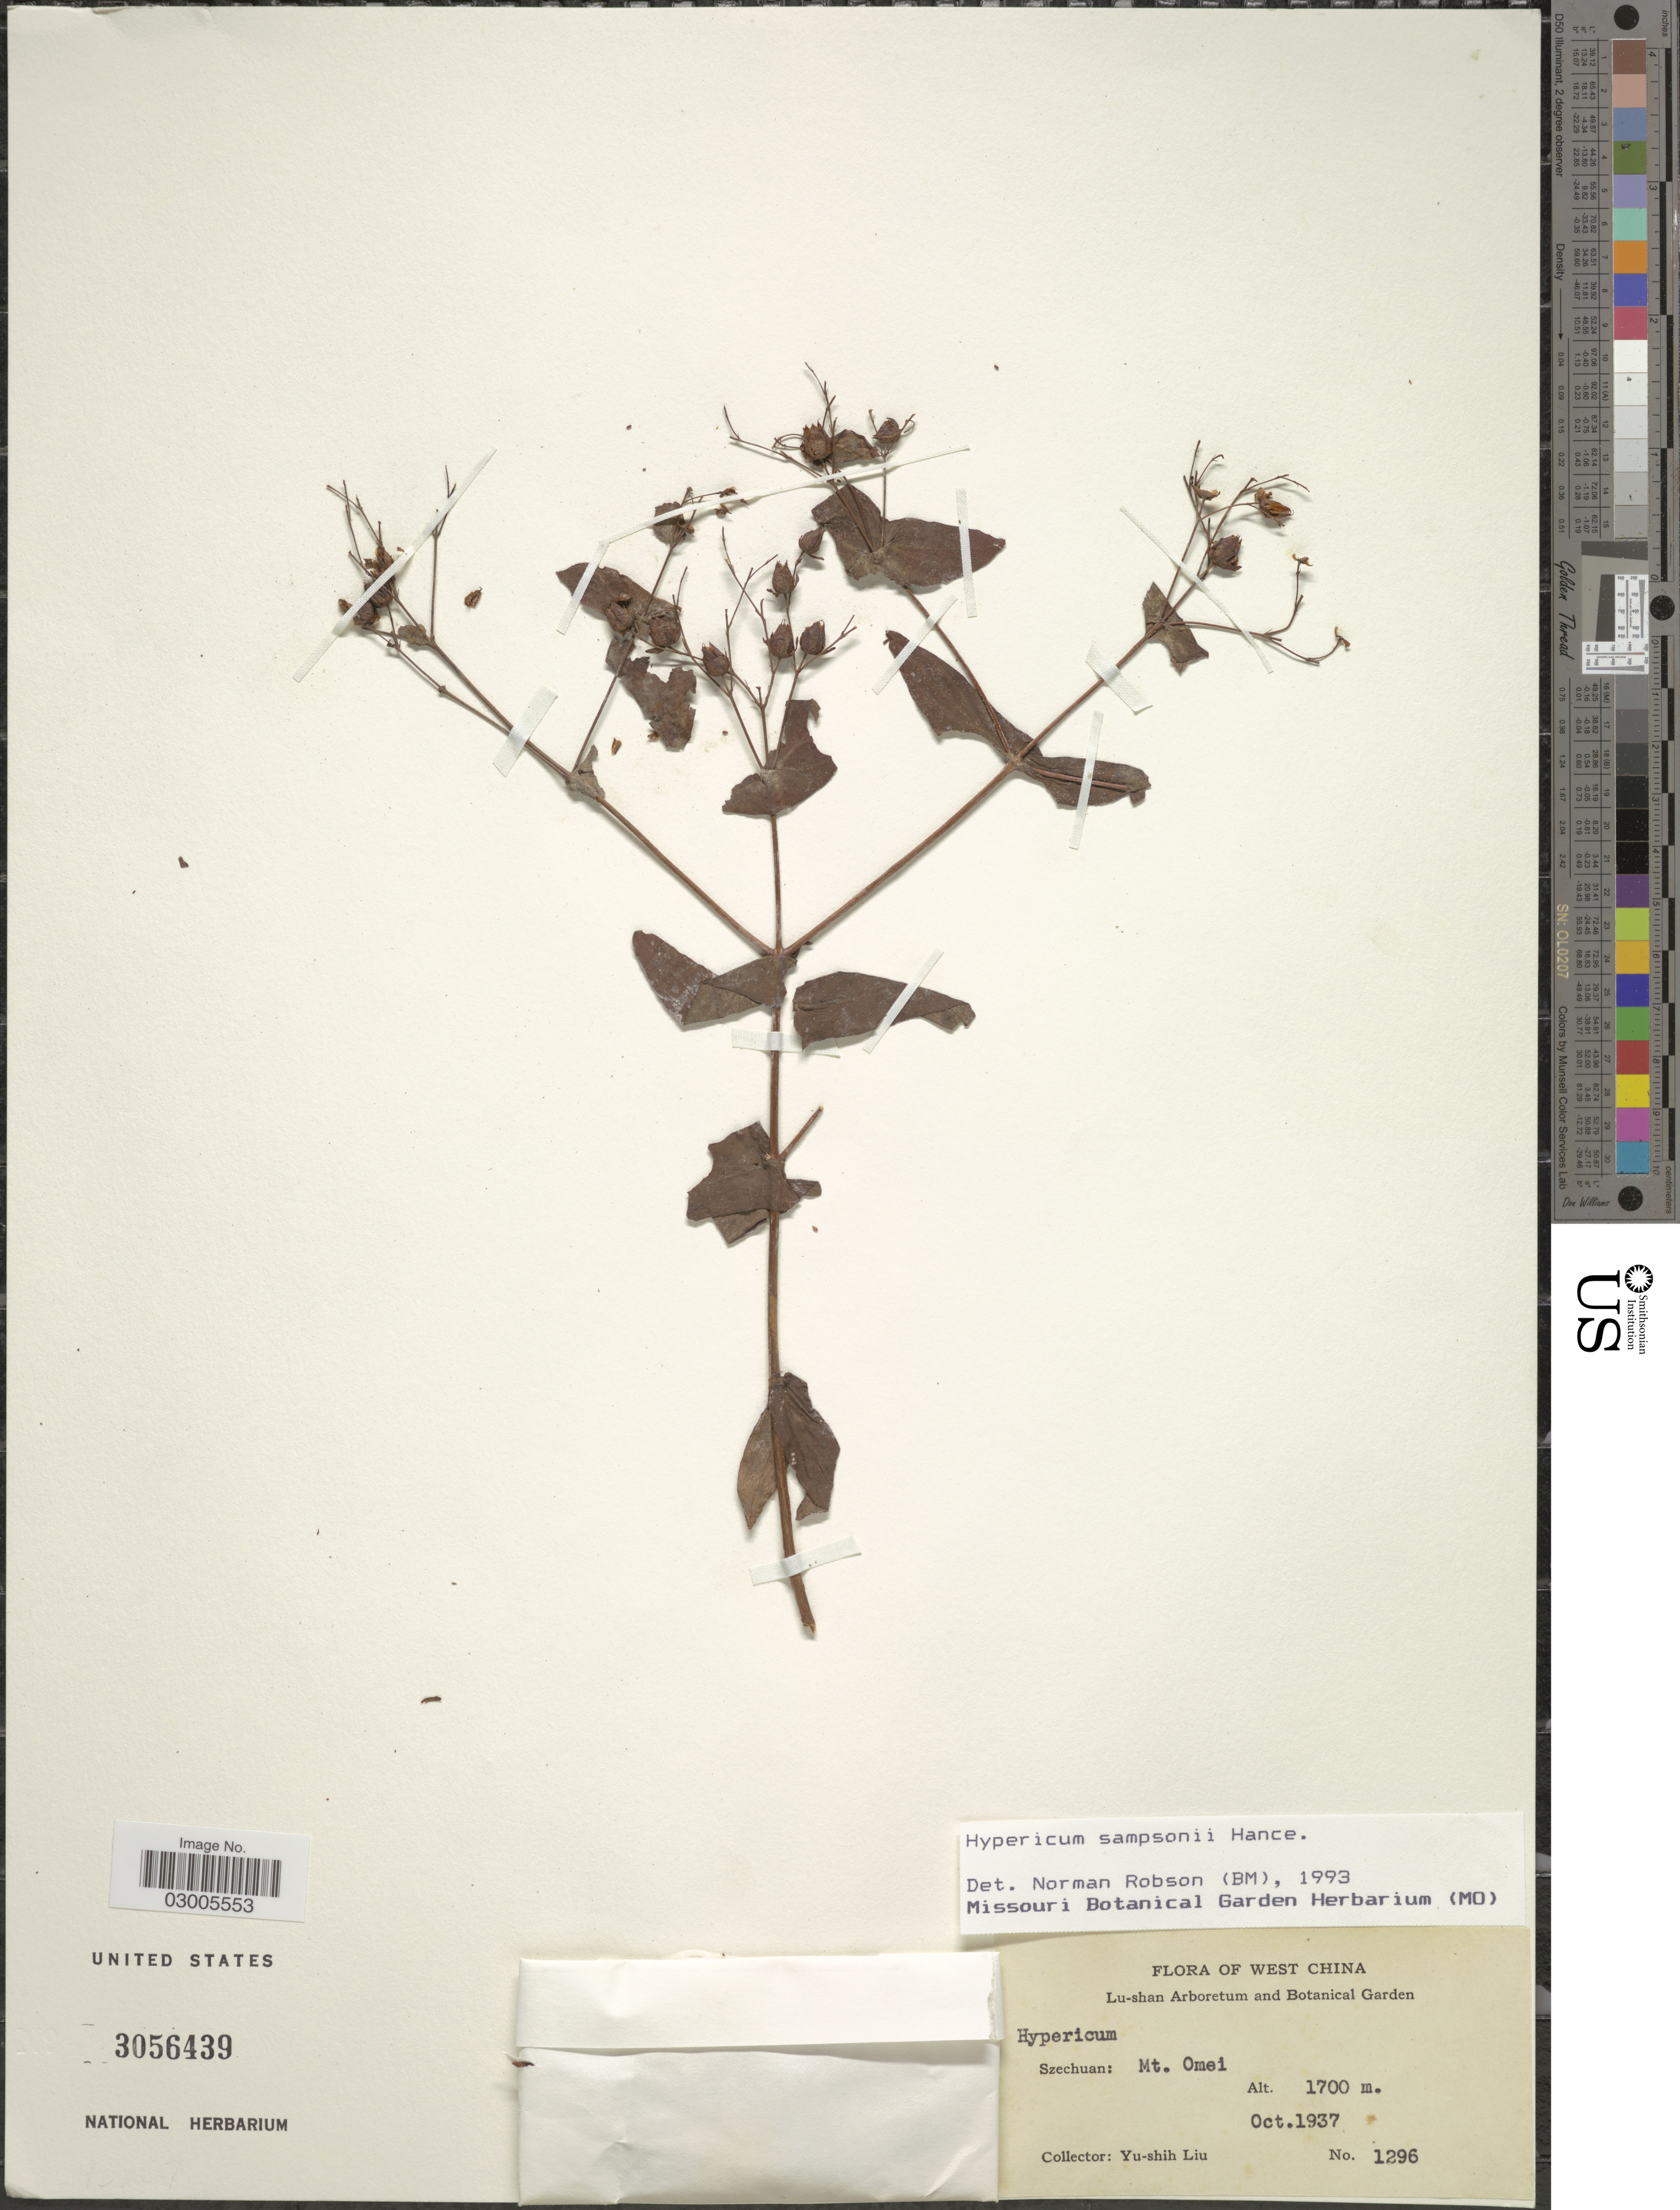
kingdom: Plantae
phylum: Tracheophyta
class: Magnoliopsida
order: Malpighiales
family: Hypericaceae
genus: Hypericum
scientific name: Hypericum sampsonii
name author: Hance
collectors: Y.-S. Liu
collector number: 1296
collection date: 1937-10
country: China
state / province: Sichuan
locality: West China. Szechuan: Mt. Omei.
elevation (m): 1700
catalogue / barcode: US 3056439